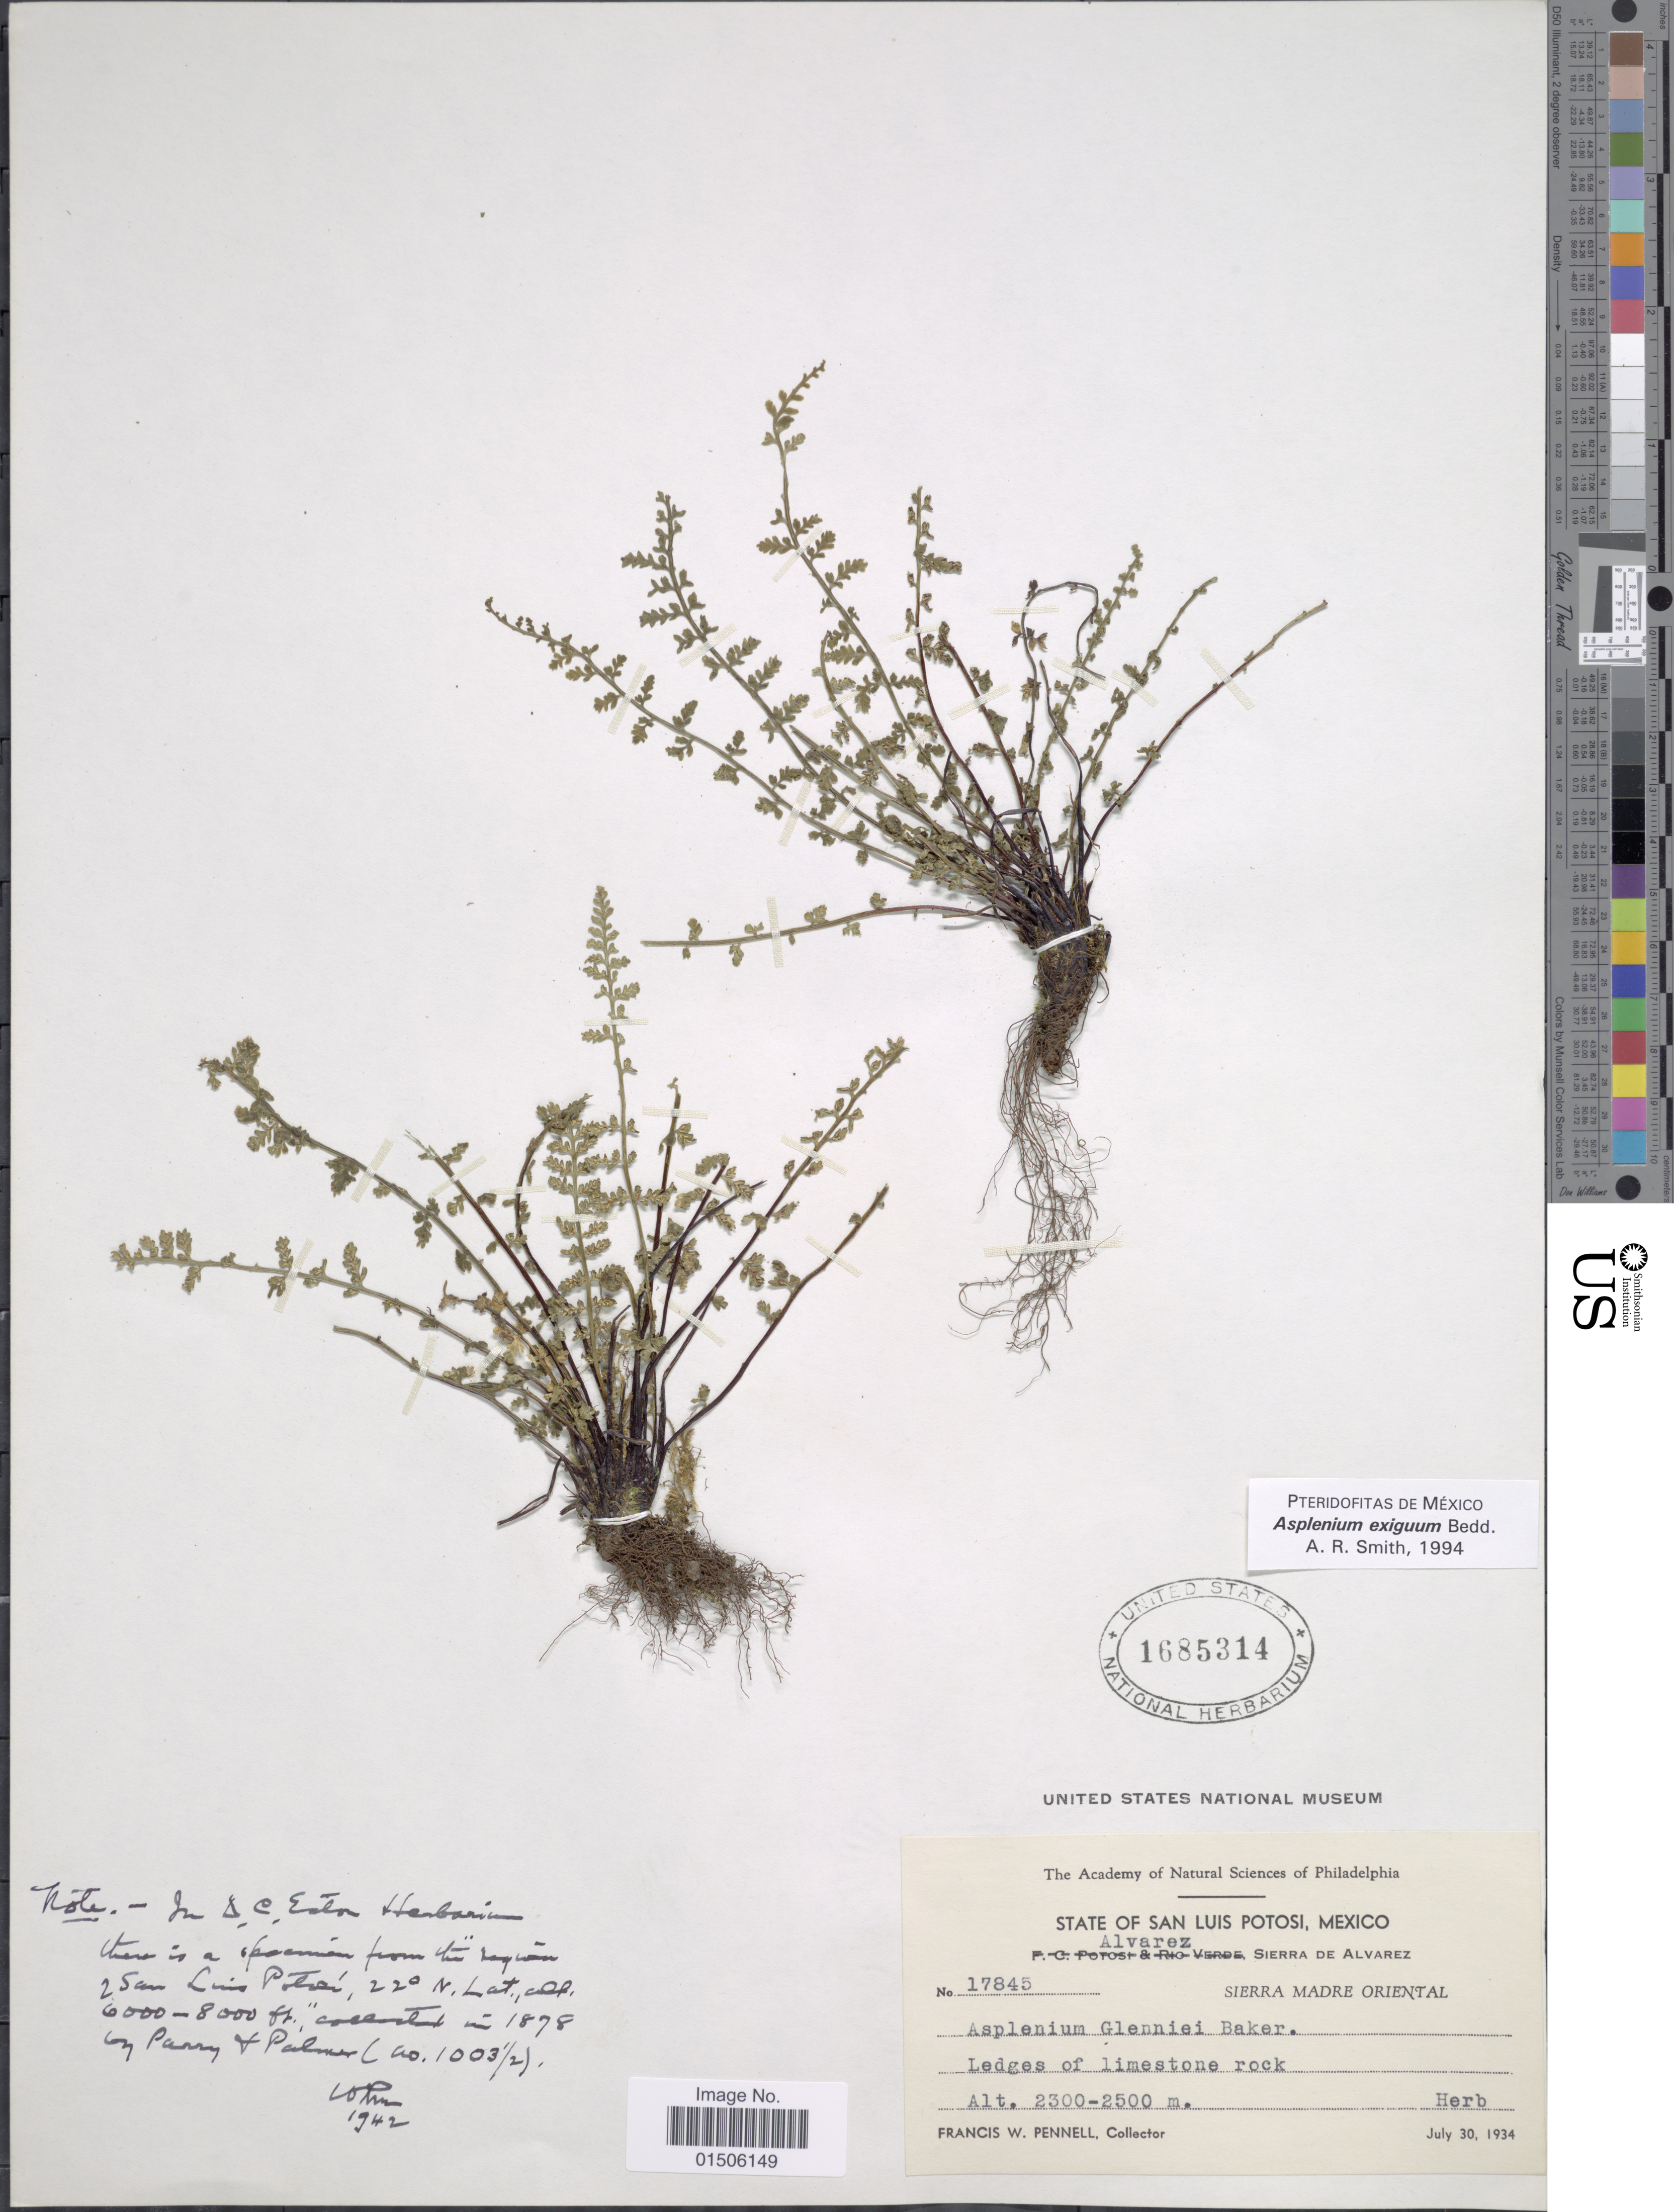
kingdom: Plantae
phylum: Tracheophyta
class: Polypodiopsida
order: Polypodiales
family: Aspleniaceae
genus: Asplenium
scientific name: Asplenium exiguum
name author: Bedd.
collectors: F. W. Pennell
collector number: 17845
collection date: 1934-07-30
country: Mexico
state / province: San Luis Potosí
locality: Alvarez, Sierra de Alvarez, Sierra Madre Oriental, Ledges of limestone rock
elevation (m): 2300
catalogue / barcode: US 1685314